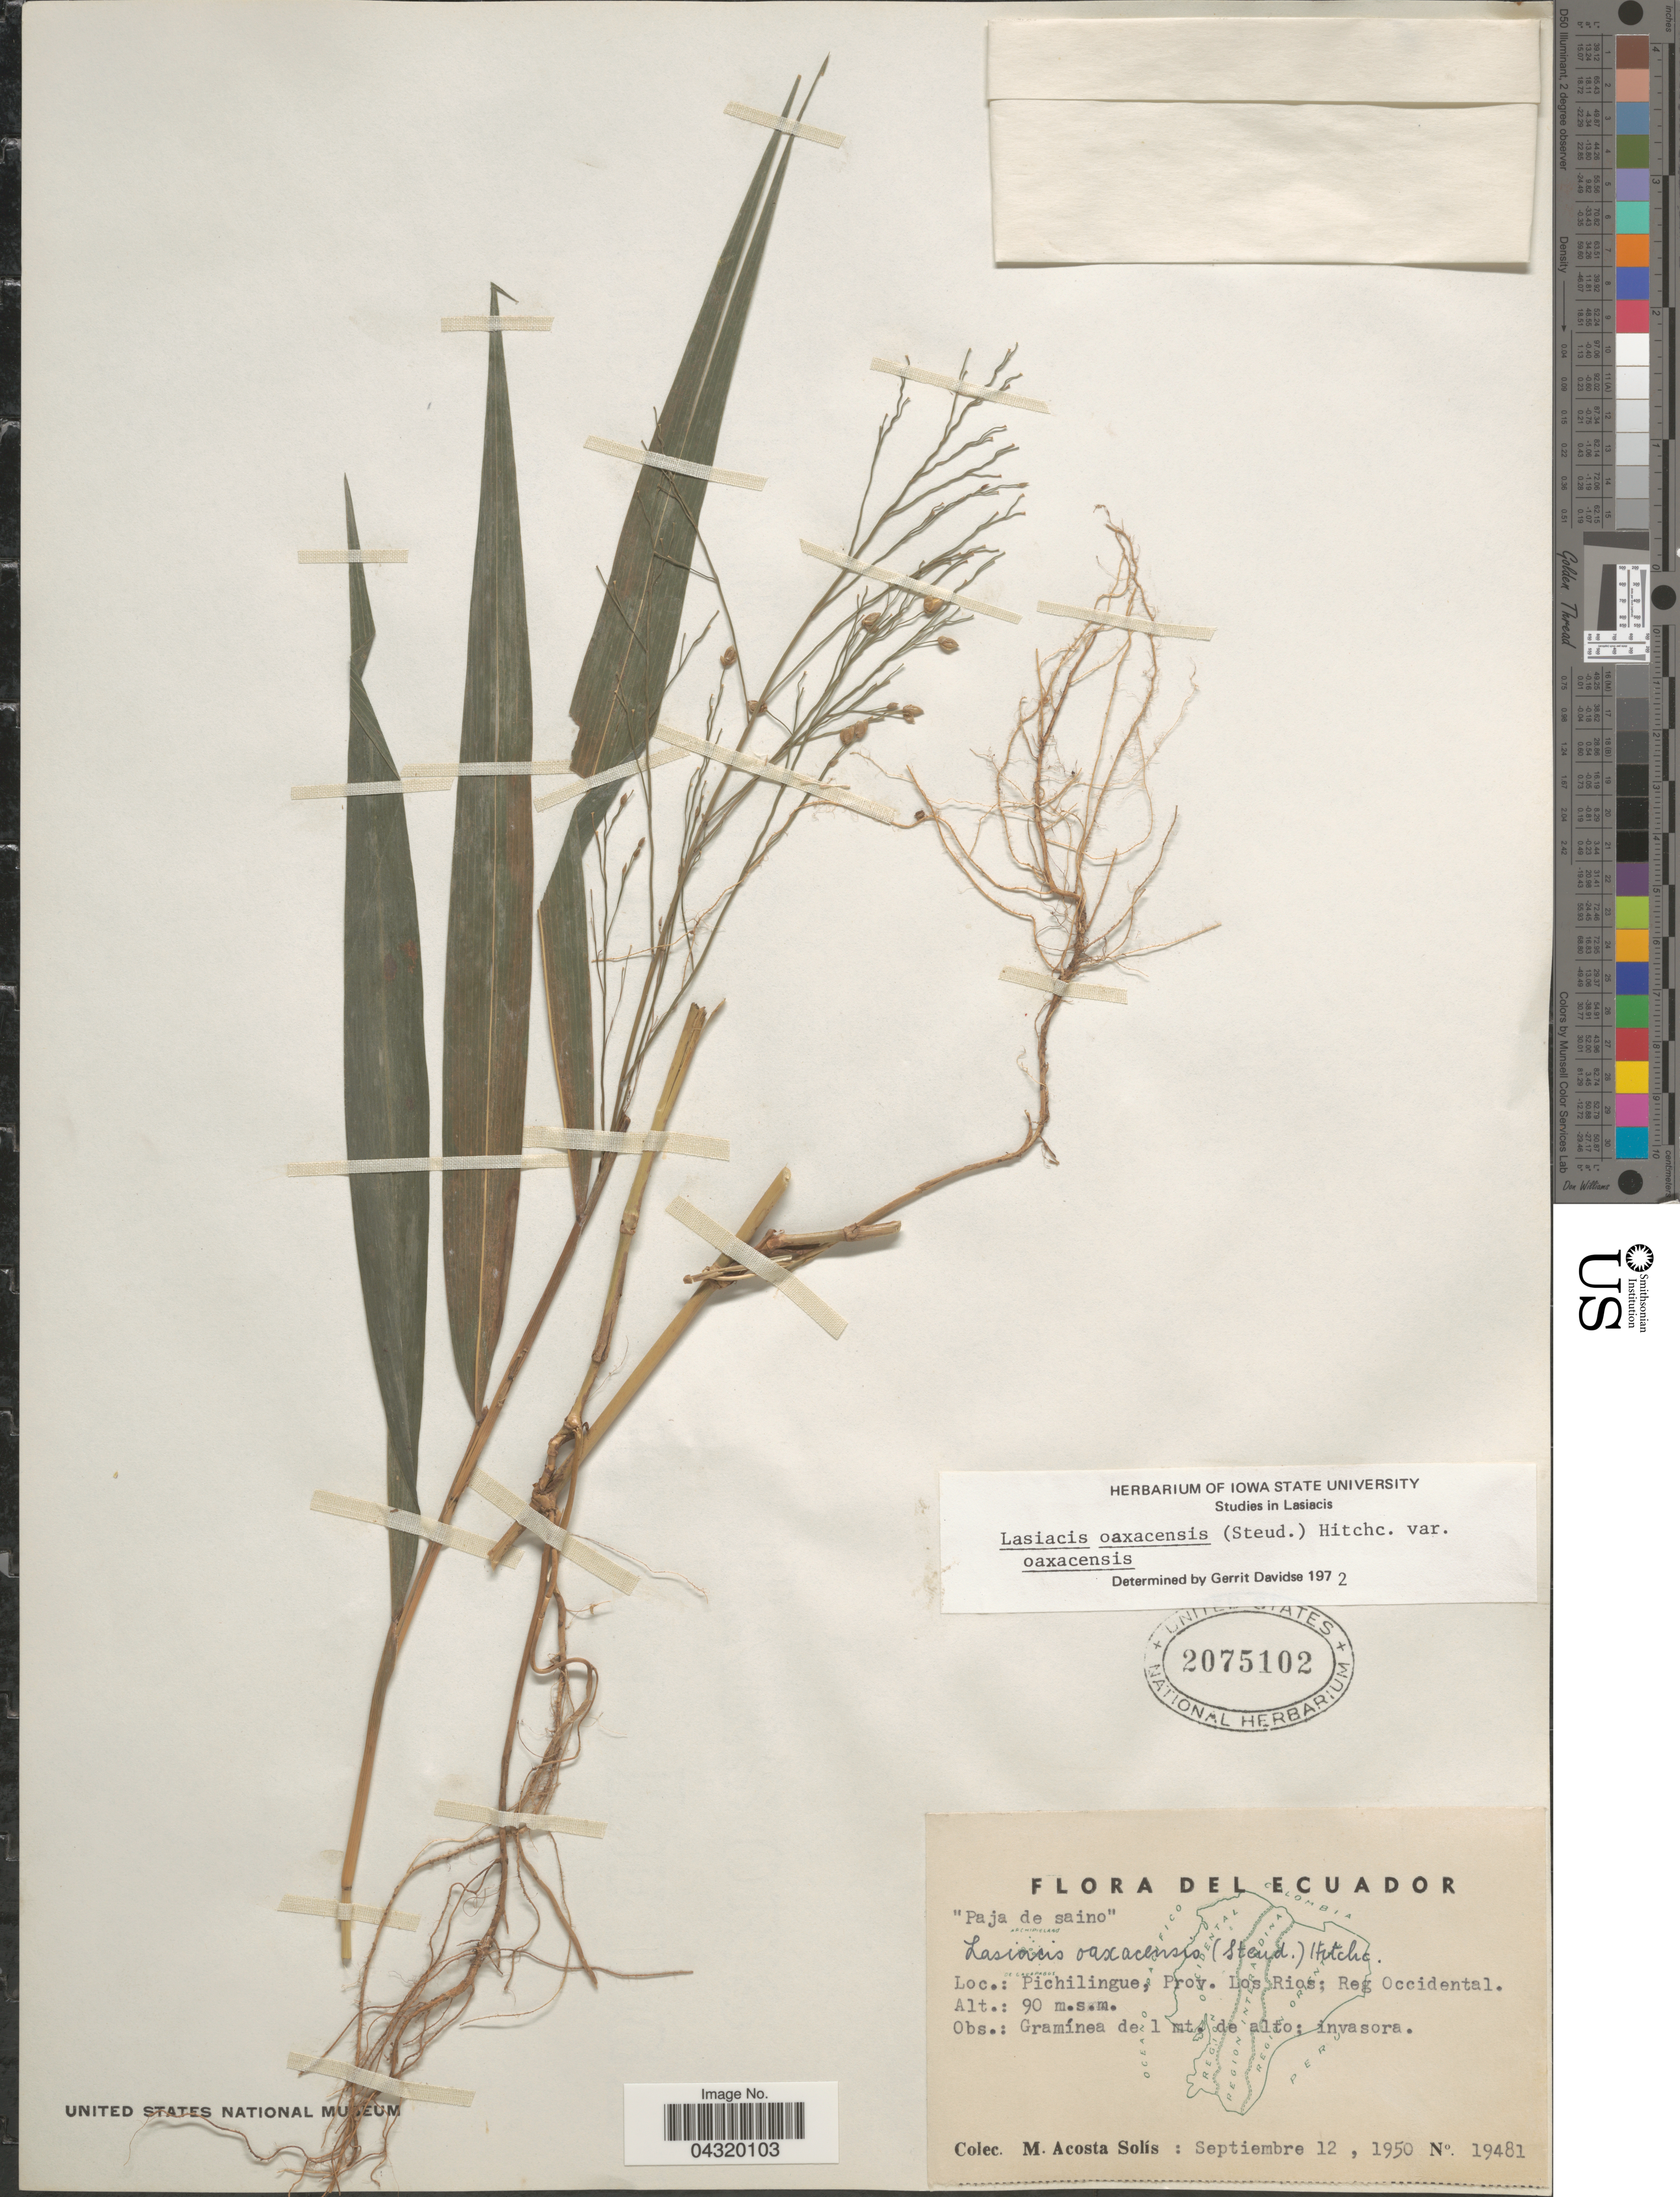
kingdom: Plantae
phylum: Tracheophyta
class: Liliopsida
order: Poales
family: Poaceae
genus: Lasiacis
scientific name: Lasiacis oaxacensis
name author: (Steud.) Hitchc.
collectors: M. Acosta Solis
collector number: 19481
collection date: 1950-09-12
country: Ecuador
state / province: Los Ríos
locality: Pichilingue, Reg Occidental.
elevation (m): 90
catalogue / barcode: US 2075102